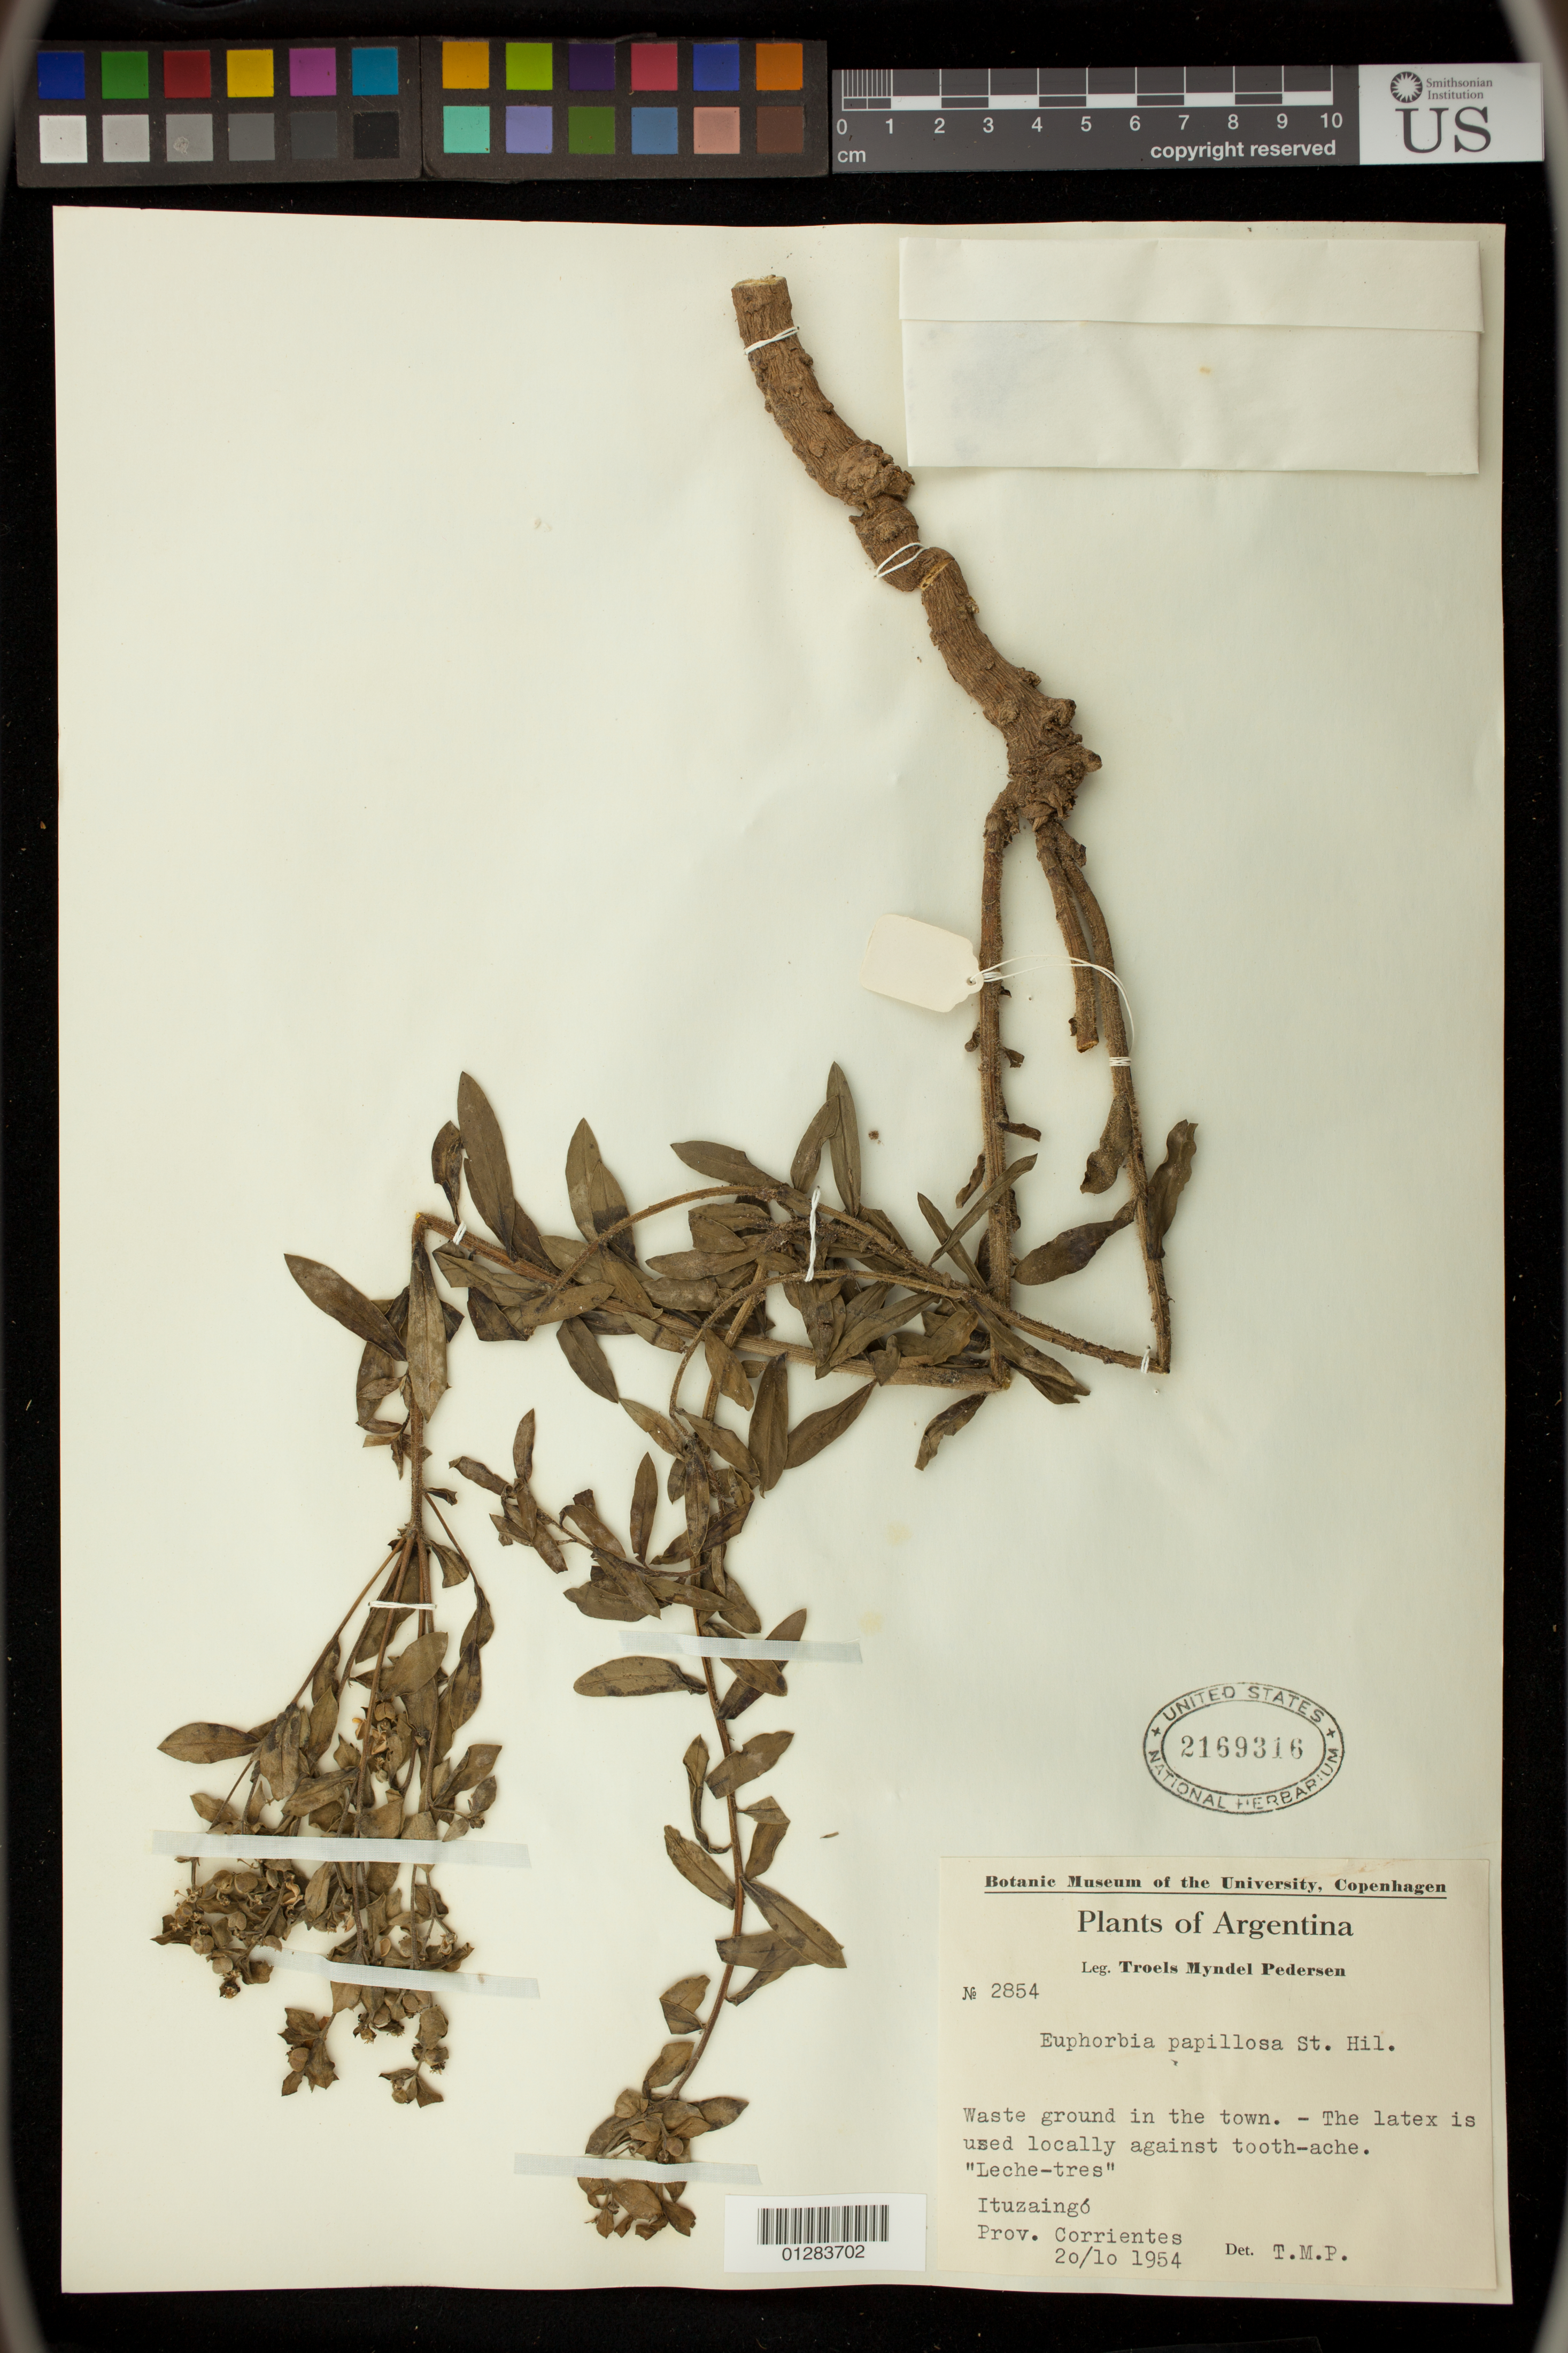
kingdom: Plantae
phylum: Tracheophyta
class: Magnoliopsida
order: Malpighiales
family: Euphorbiaceae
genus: Euphorbia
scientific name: Euphorbia papillosa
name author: A. St.-Hil.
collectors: T. M. Pedersen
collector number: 2854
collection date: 1954-10-20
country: Argentina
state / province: Corrientes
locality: Ituzaingo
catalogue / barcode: US 2169316